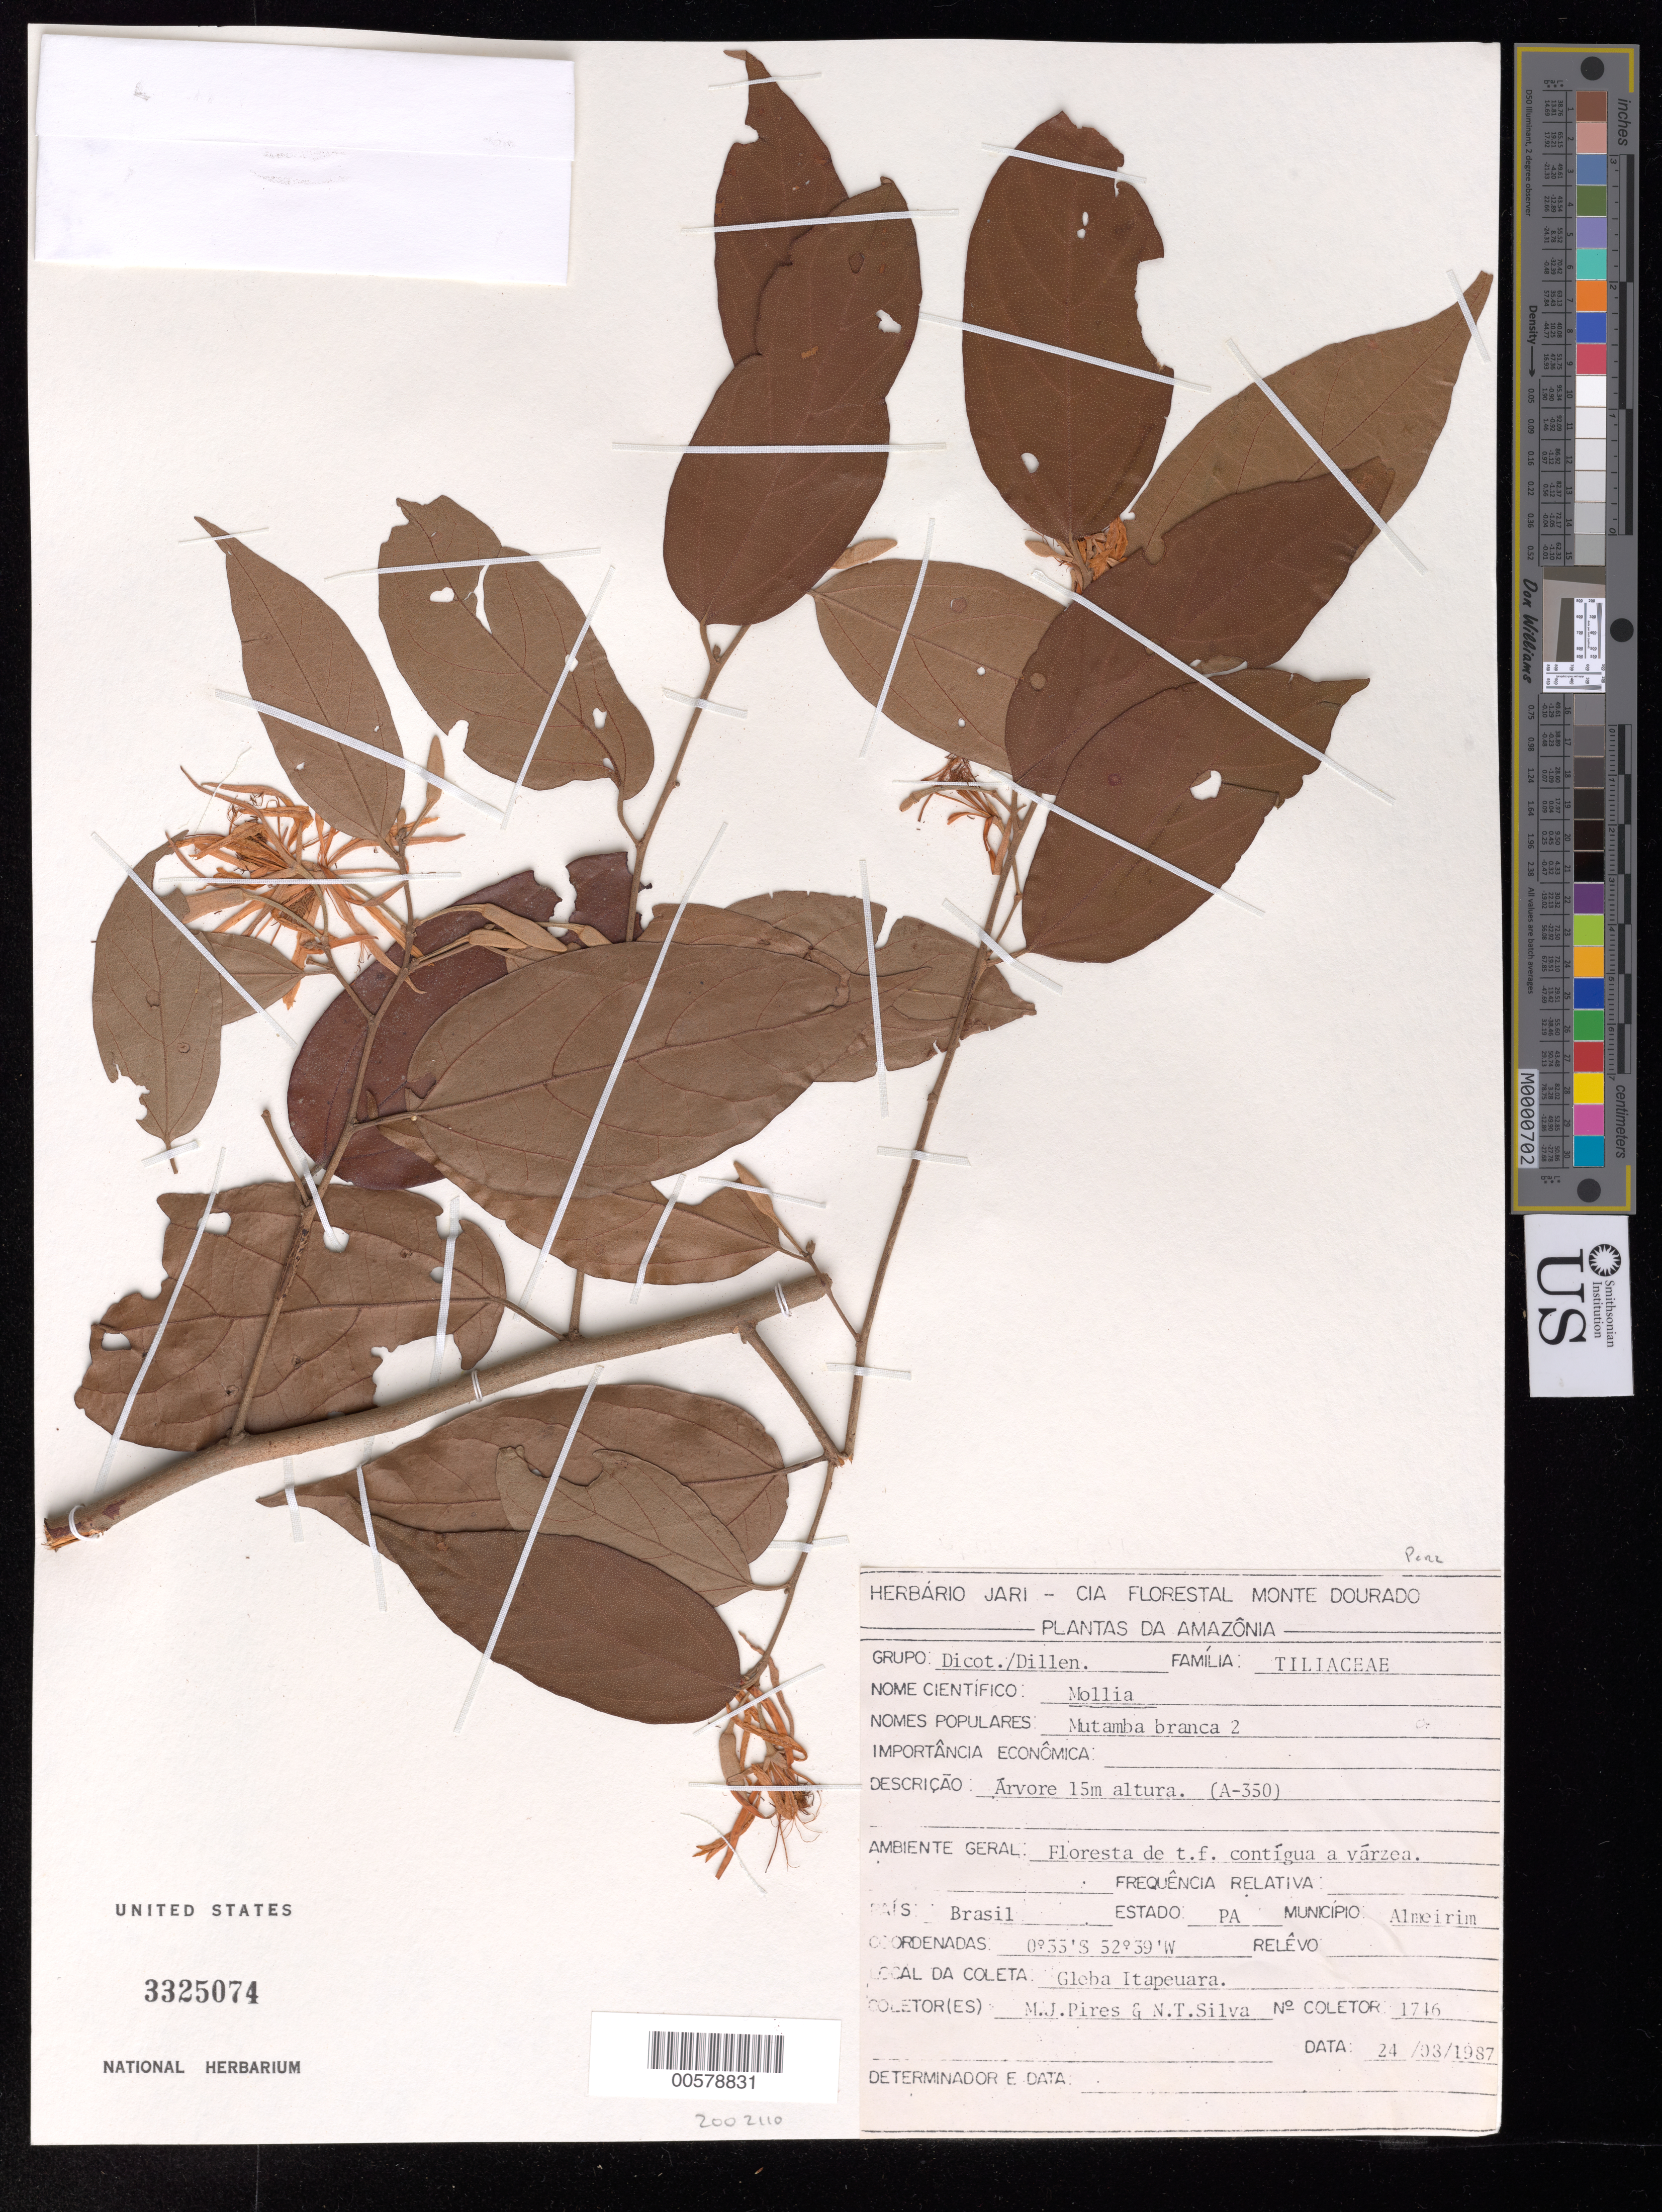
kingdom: Plantae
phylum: Tracheophyta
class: Magnoliopsida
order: Malvales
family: Malvaceae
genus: Mollia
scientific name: Mollia sphaerocarpa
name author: Gleason ex Record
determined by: Dorr, Laurence J., Curator (BOT), Smithsonian Institution - National Museum of Natural History (UNITED STATES)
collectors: M. J. Pires & N. T. Silva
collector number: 1746 [sic]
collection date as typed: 24 Mar 1987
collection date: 1987-03-24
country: Brazil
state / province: Pará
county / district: Almeirim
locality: Gleba Itapeuara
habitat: FLoresta de t.f. contígua a várzea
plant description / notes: Common name: Mutamba branca 2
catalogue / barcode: US 3325074